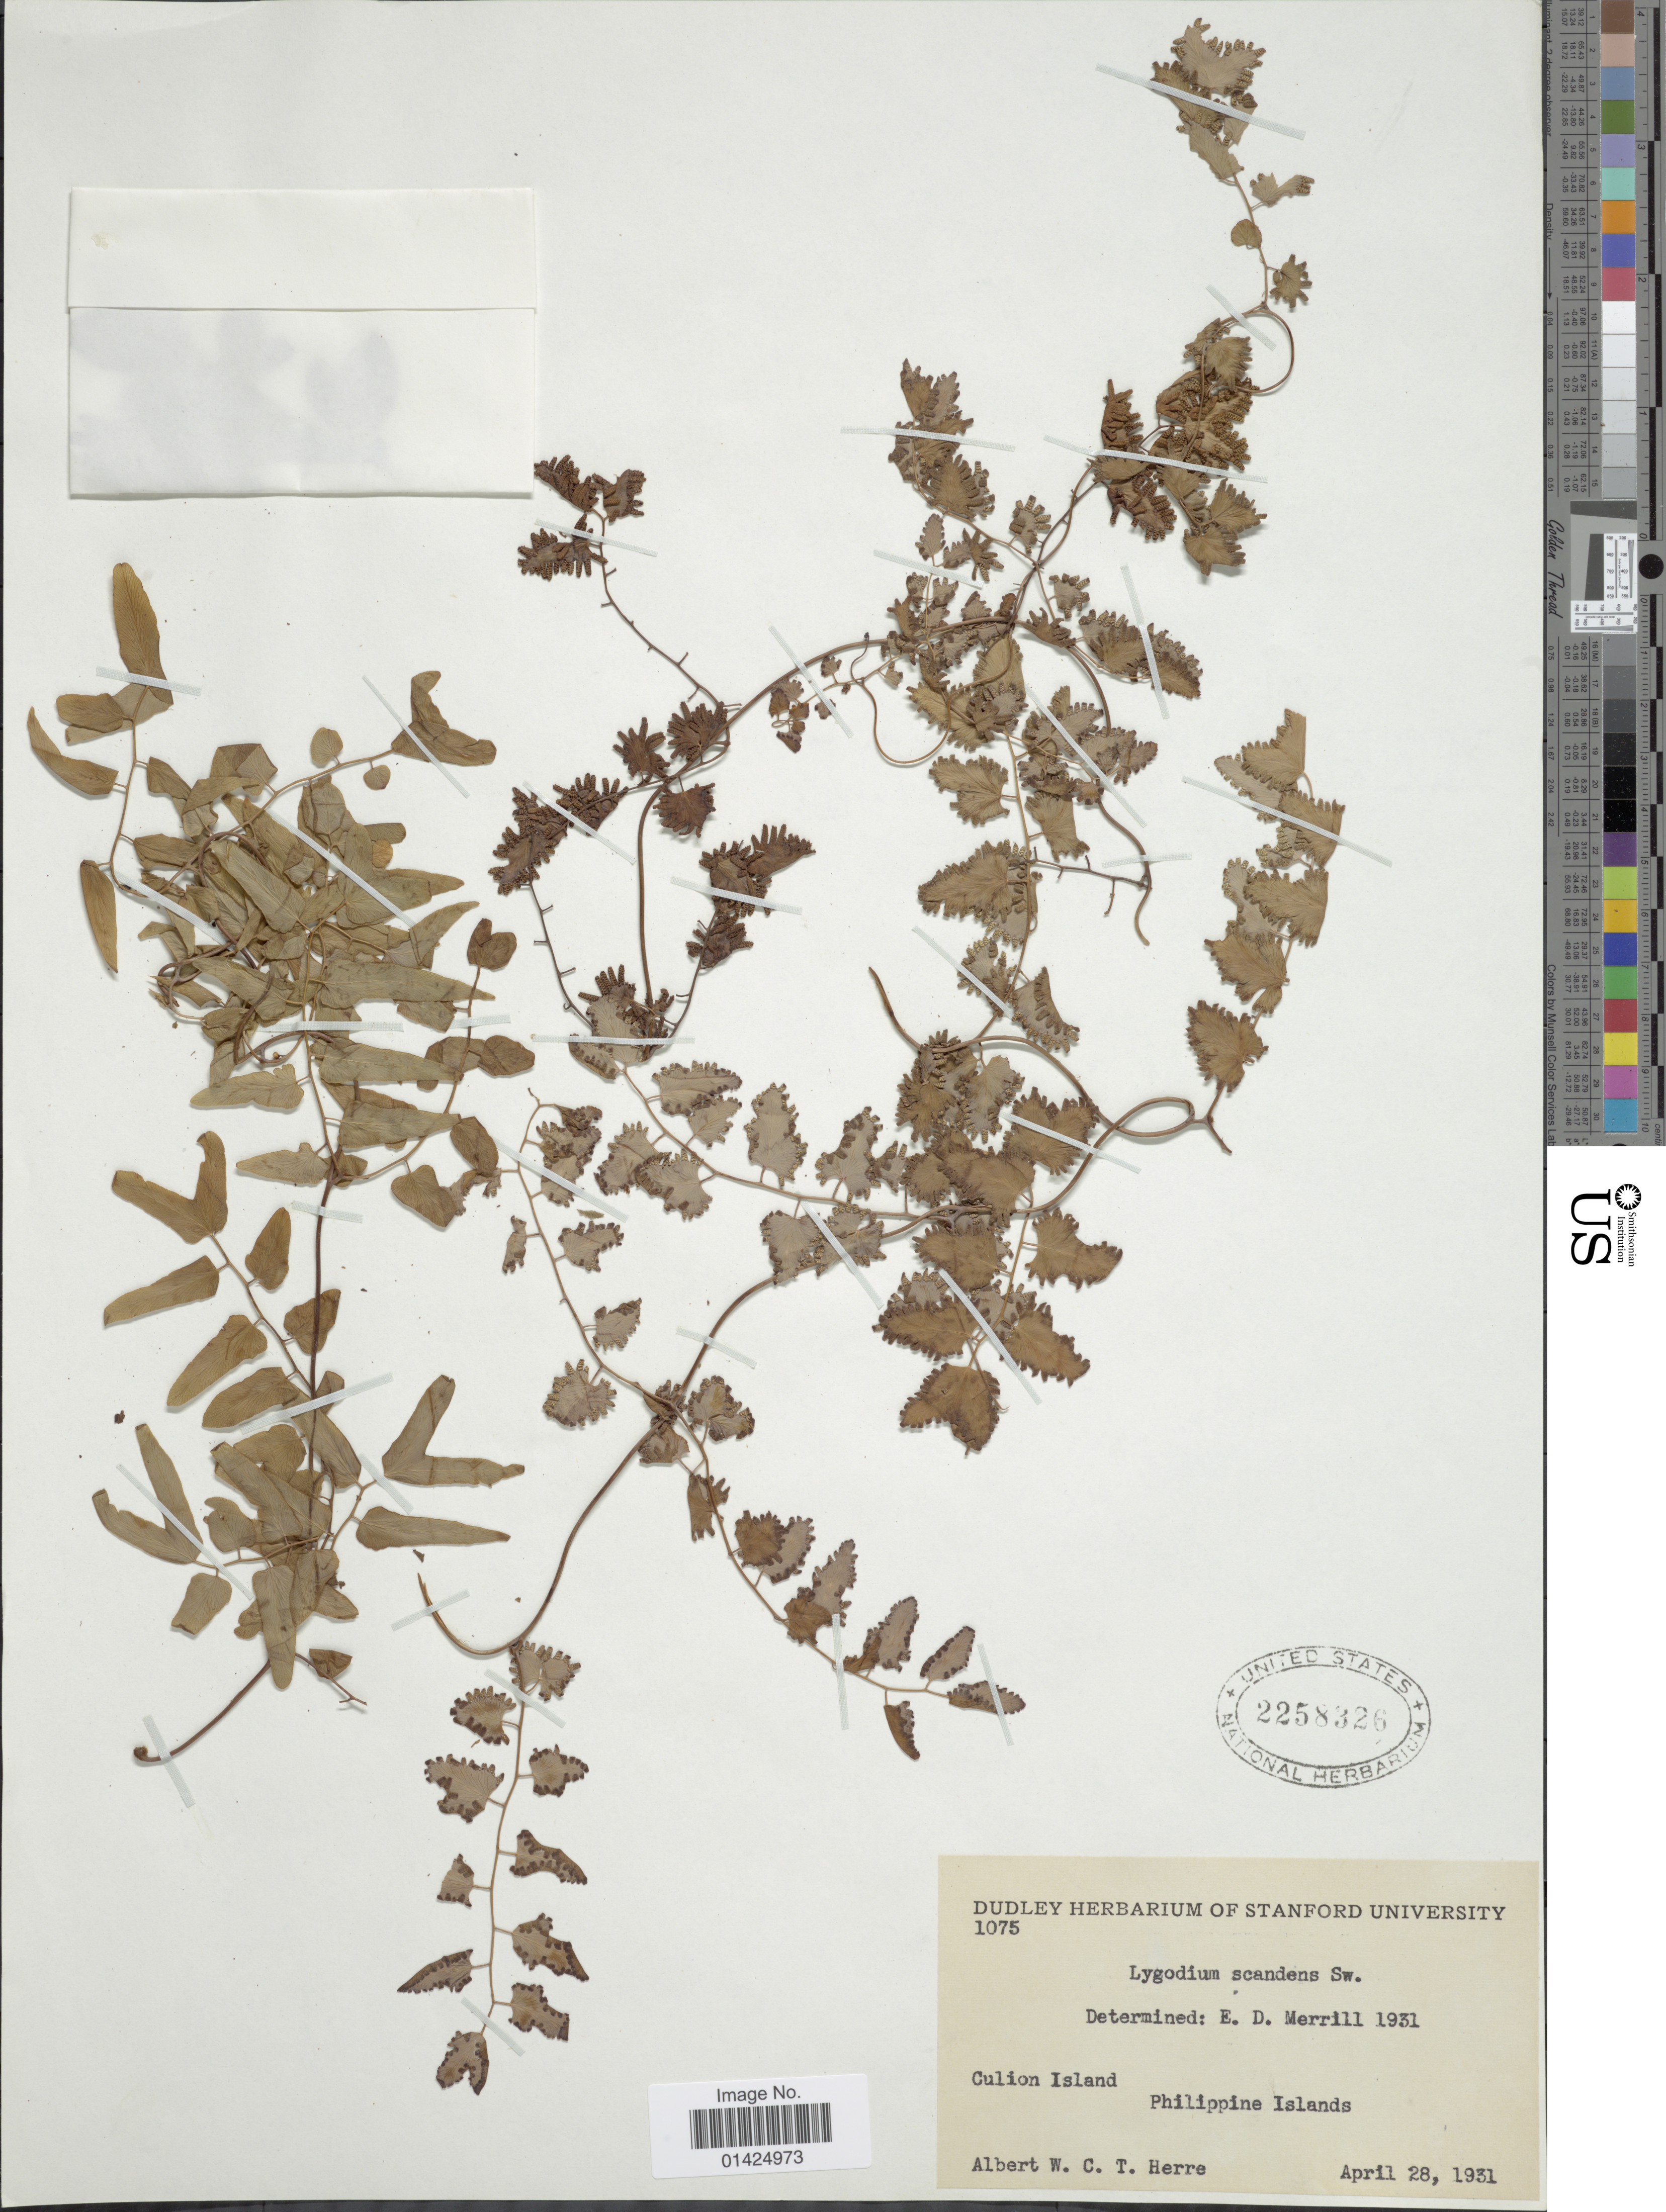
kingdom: Plantae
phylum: Tracheophyta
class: Polypodiopsida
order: Schizaeales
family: Lygodiaceae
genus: Lygodium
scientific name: Lygodium microphyllum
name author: (Cav.) R. Br.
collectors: A. W. Herre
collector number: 1075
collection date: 1931-04-28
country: Philippines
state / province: Mimaropa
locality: Culion Island.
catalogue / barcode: US 2258326